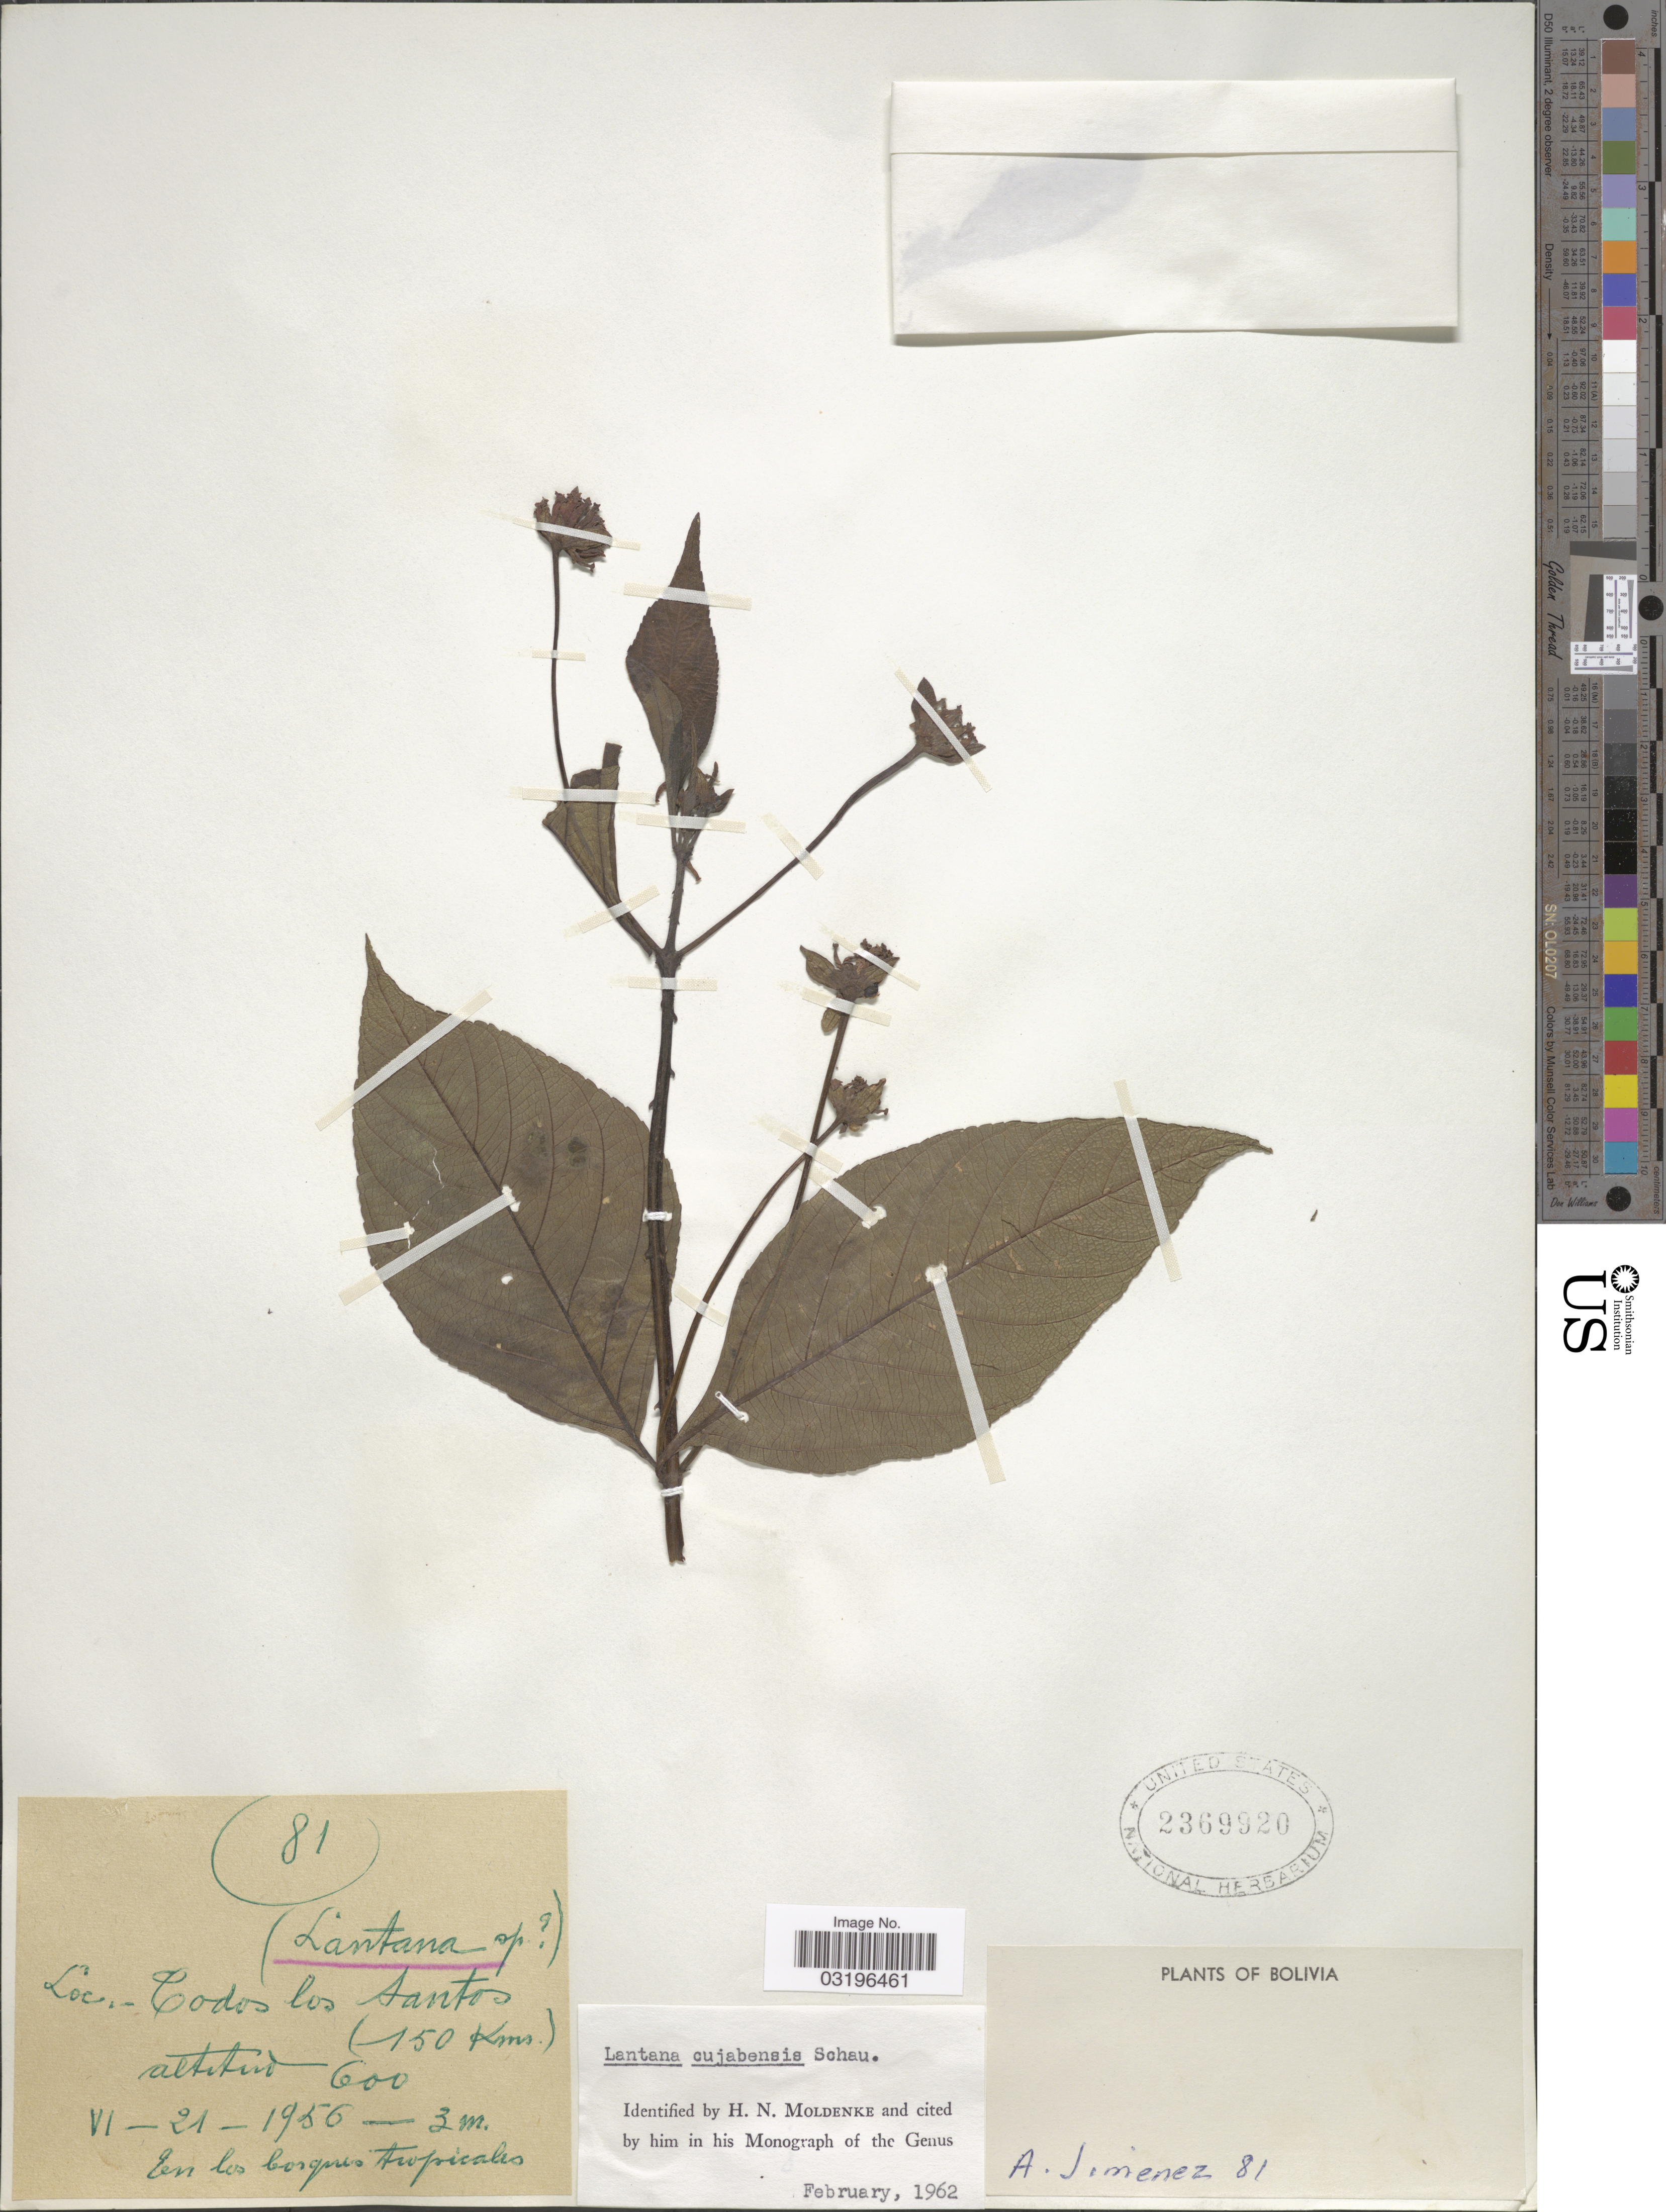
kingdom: Plantae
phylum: Tracheophyta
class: Magnoliopsida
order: Lamiales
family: Verbenaceae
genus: Lantana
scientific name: Lantana cujabensis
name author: Schau.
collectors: A. Jiménez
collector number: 81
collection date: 1956-06-21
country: Bolivia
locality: Todos los Santos (150 Kms.).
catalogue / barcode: US 2369920